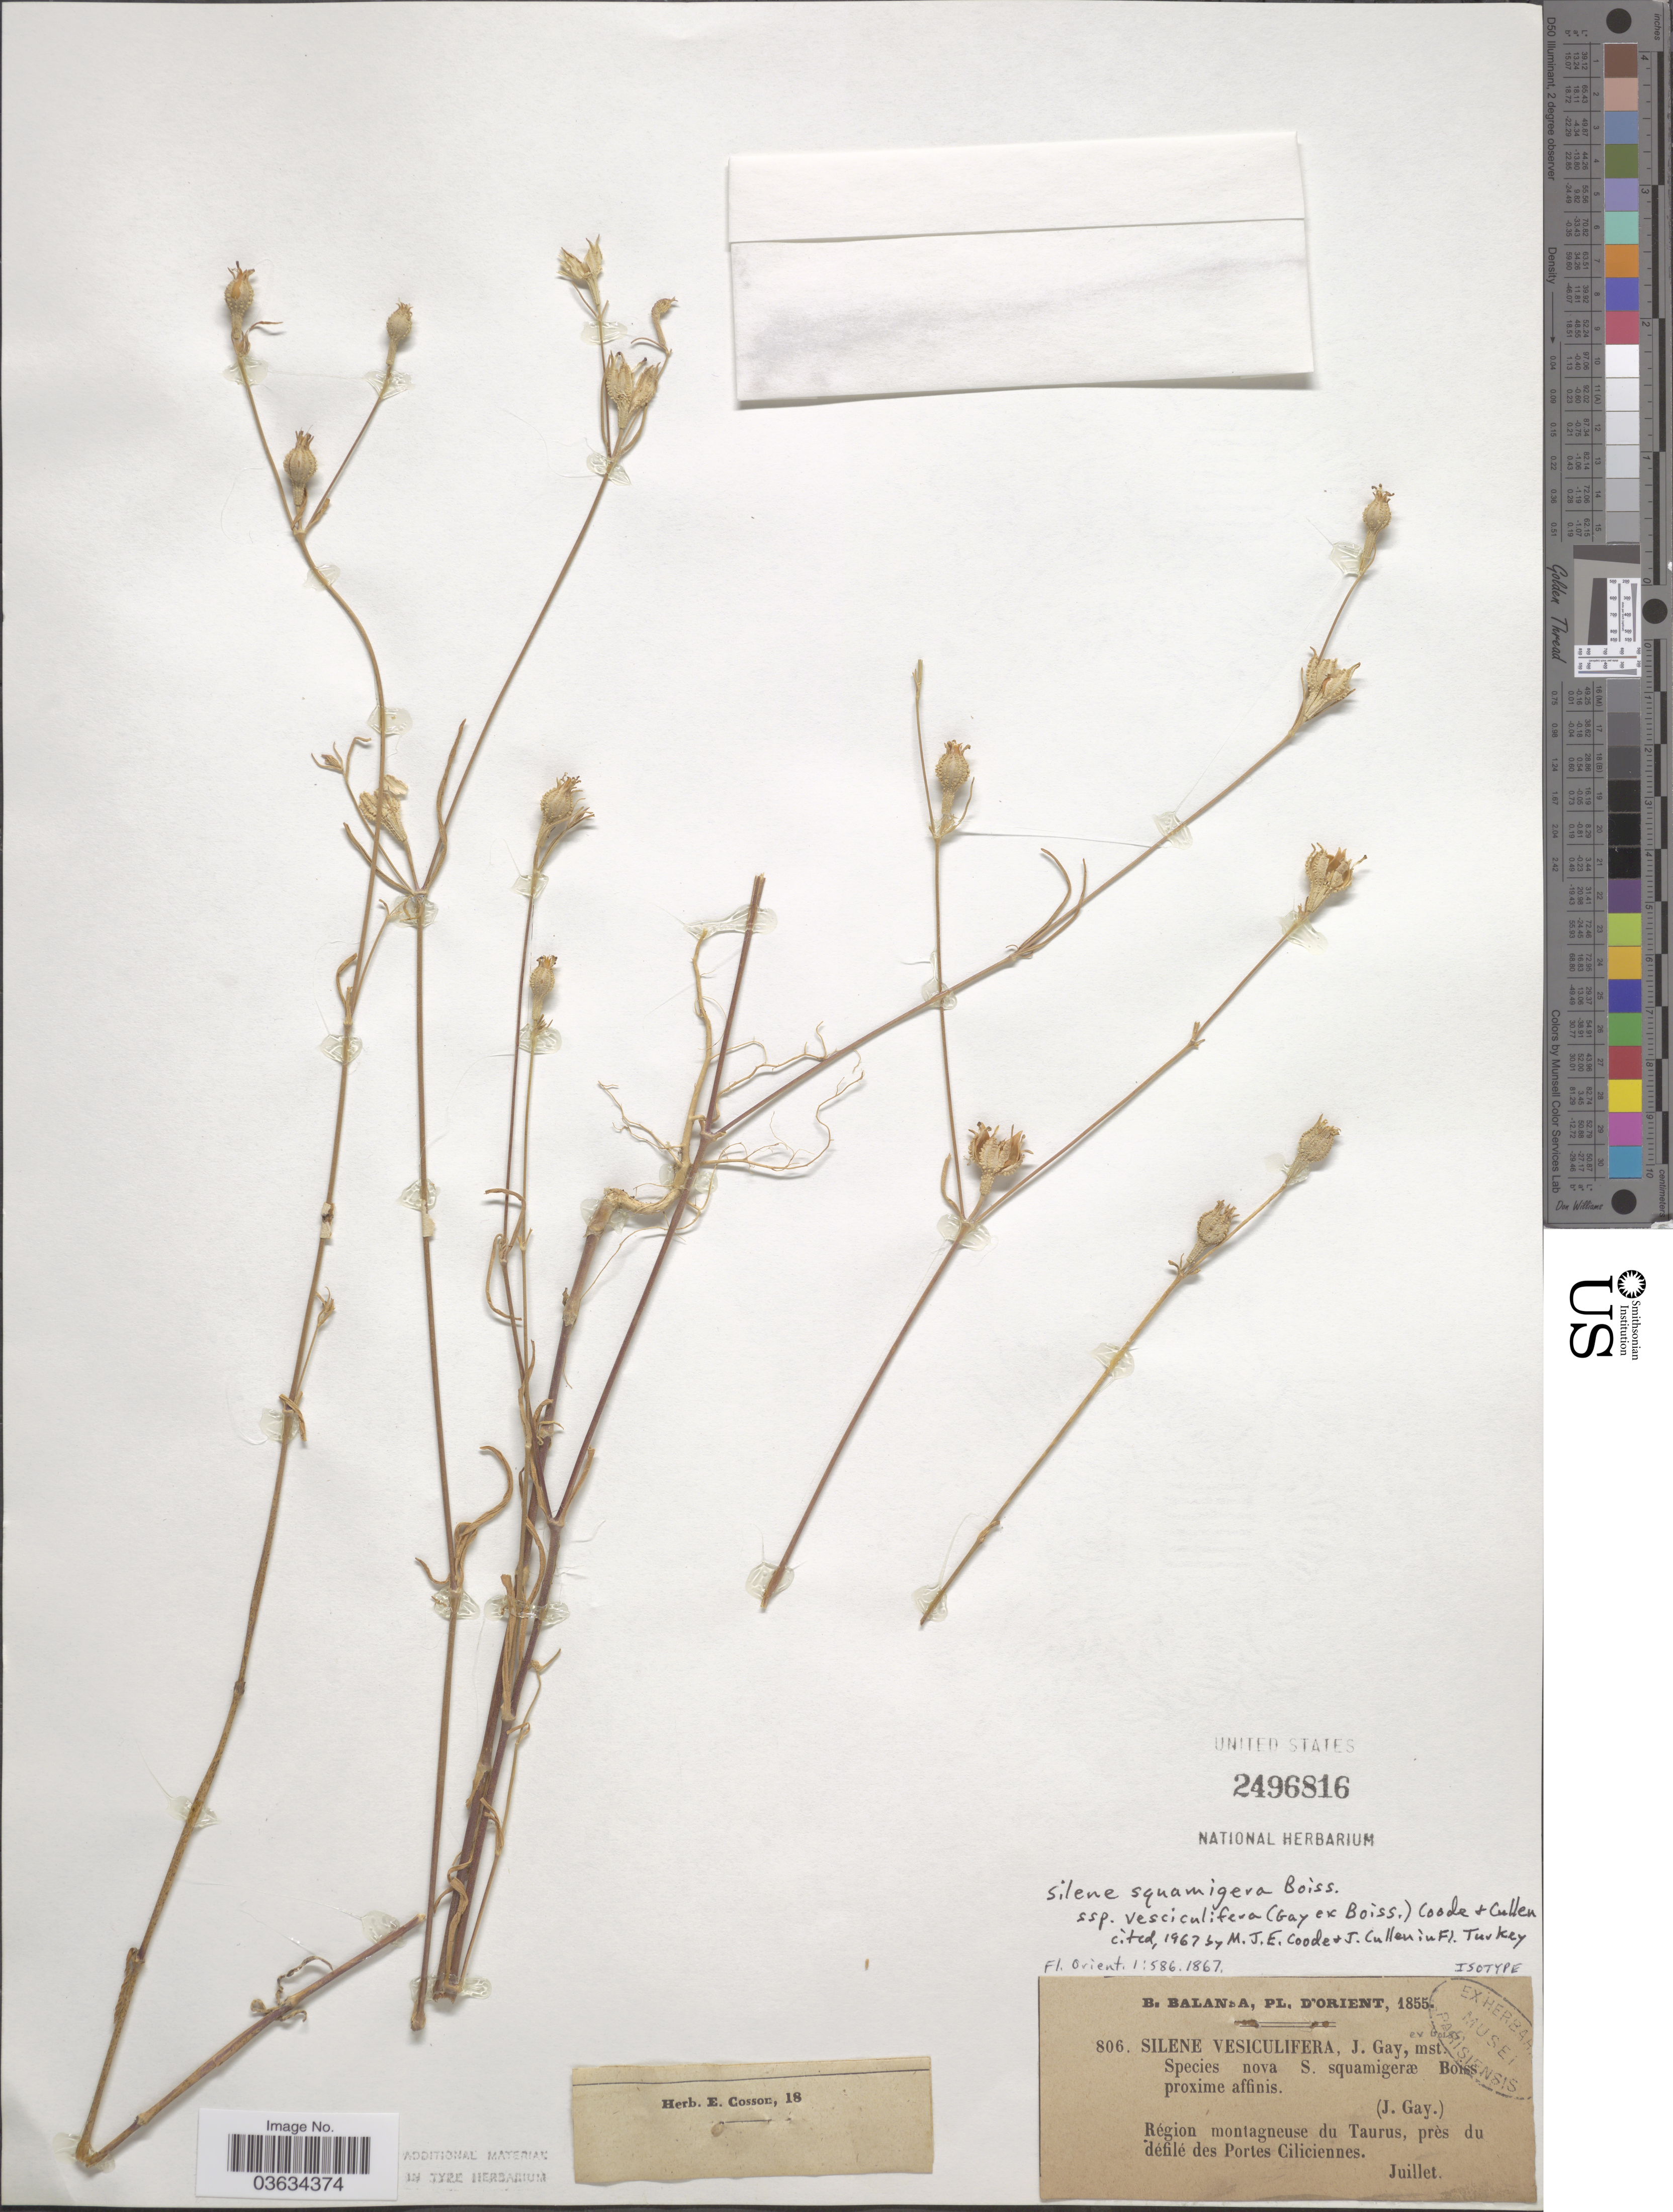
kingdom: Plantae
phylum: Tracheophyta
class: Magnoliopsida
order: Caryophyllales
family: Caryophyllaceae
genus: Silene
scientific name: Silene squamigera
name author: Boiss.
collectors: B. Balansa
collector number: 806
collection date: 1855-07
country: Turkey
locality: D'Orient. Région montagneuse du Taurus, près du défilé des Portes Ciliciennes.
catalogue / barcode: US 2496816